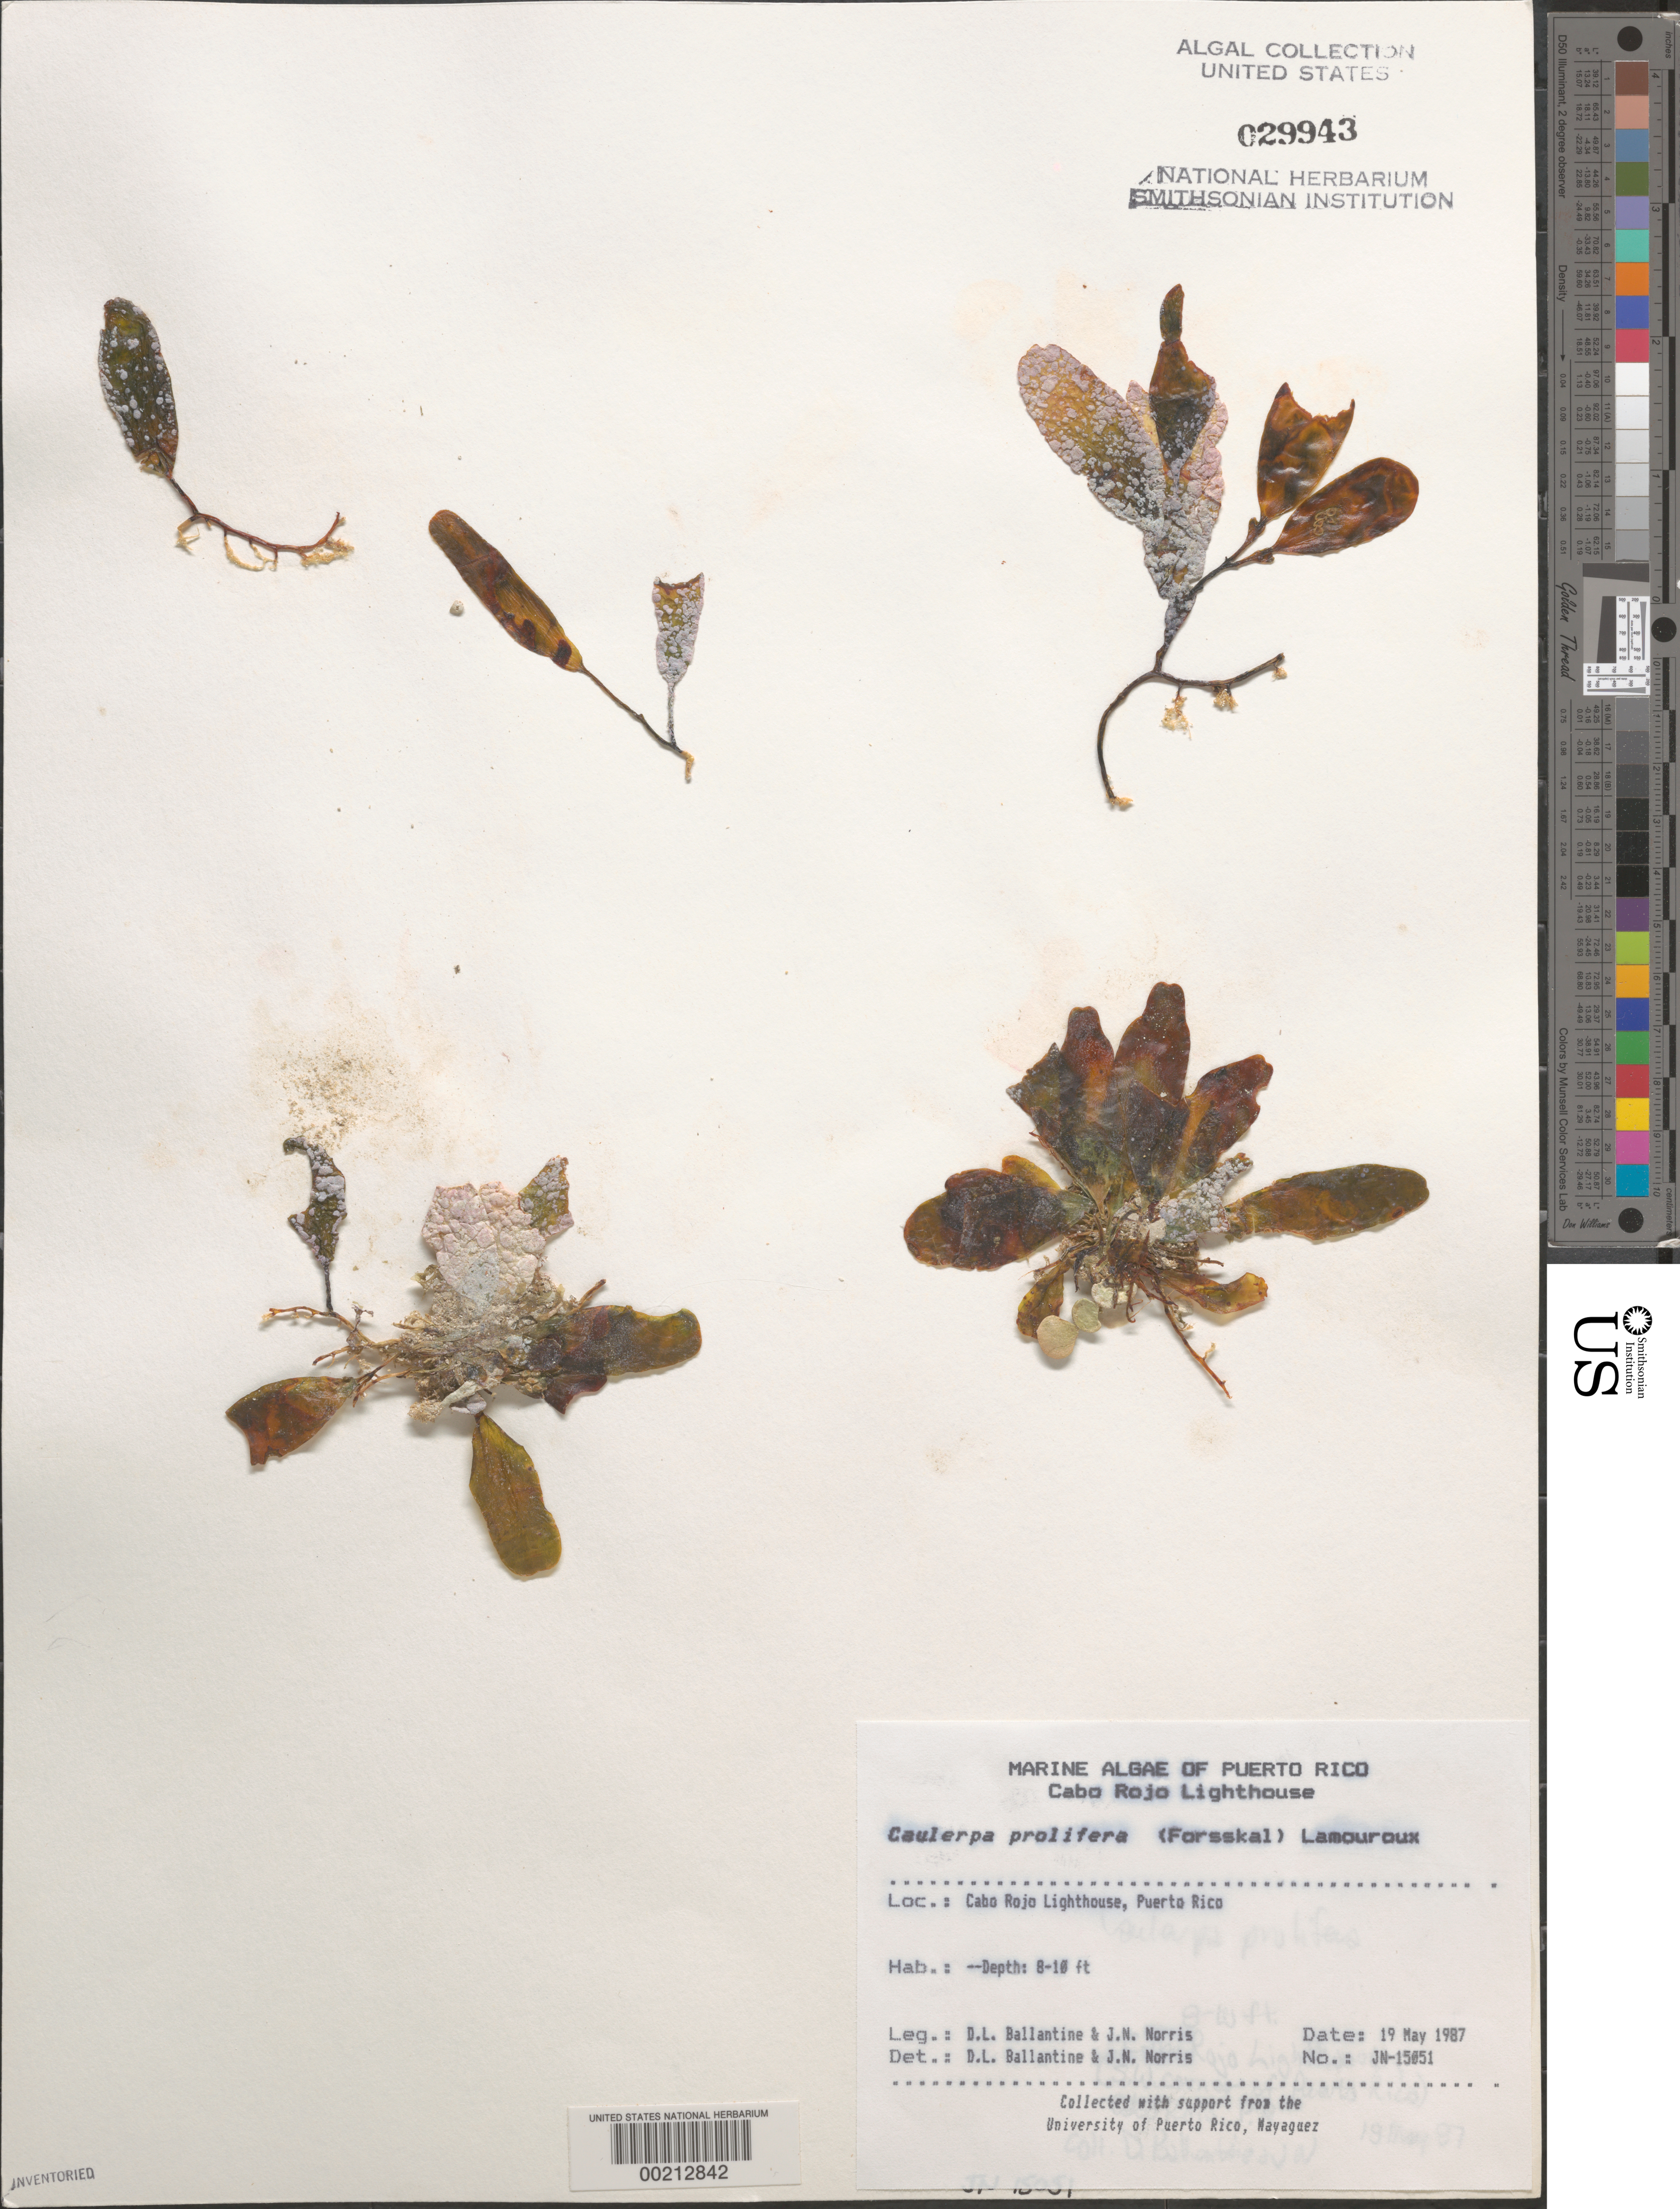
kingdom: Plantae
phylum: Chlorophyta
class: Ulvophyceae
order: Bryopsidales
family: Caulerpaceae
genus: Caulerpa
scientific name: Caulerpa prolifera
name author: (Forssk.) J.V.Lamouroux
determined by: Ballantine, D. L.; Norris, J. N.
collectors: D.L. Ballantine & J. N. Norris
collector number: JN-15051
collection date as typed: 19 May 1987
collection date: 1987-05-19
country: Puerto Rico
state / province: Cabo Rojo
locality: Cabo Rojo Lighthouse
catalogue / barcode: US 29943